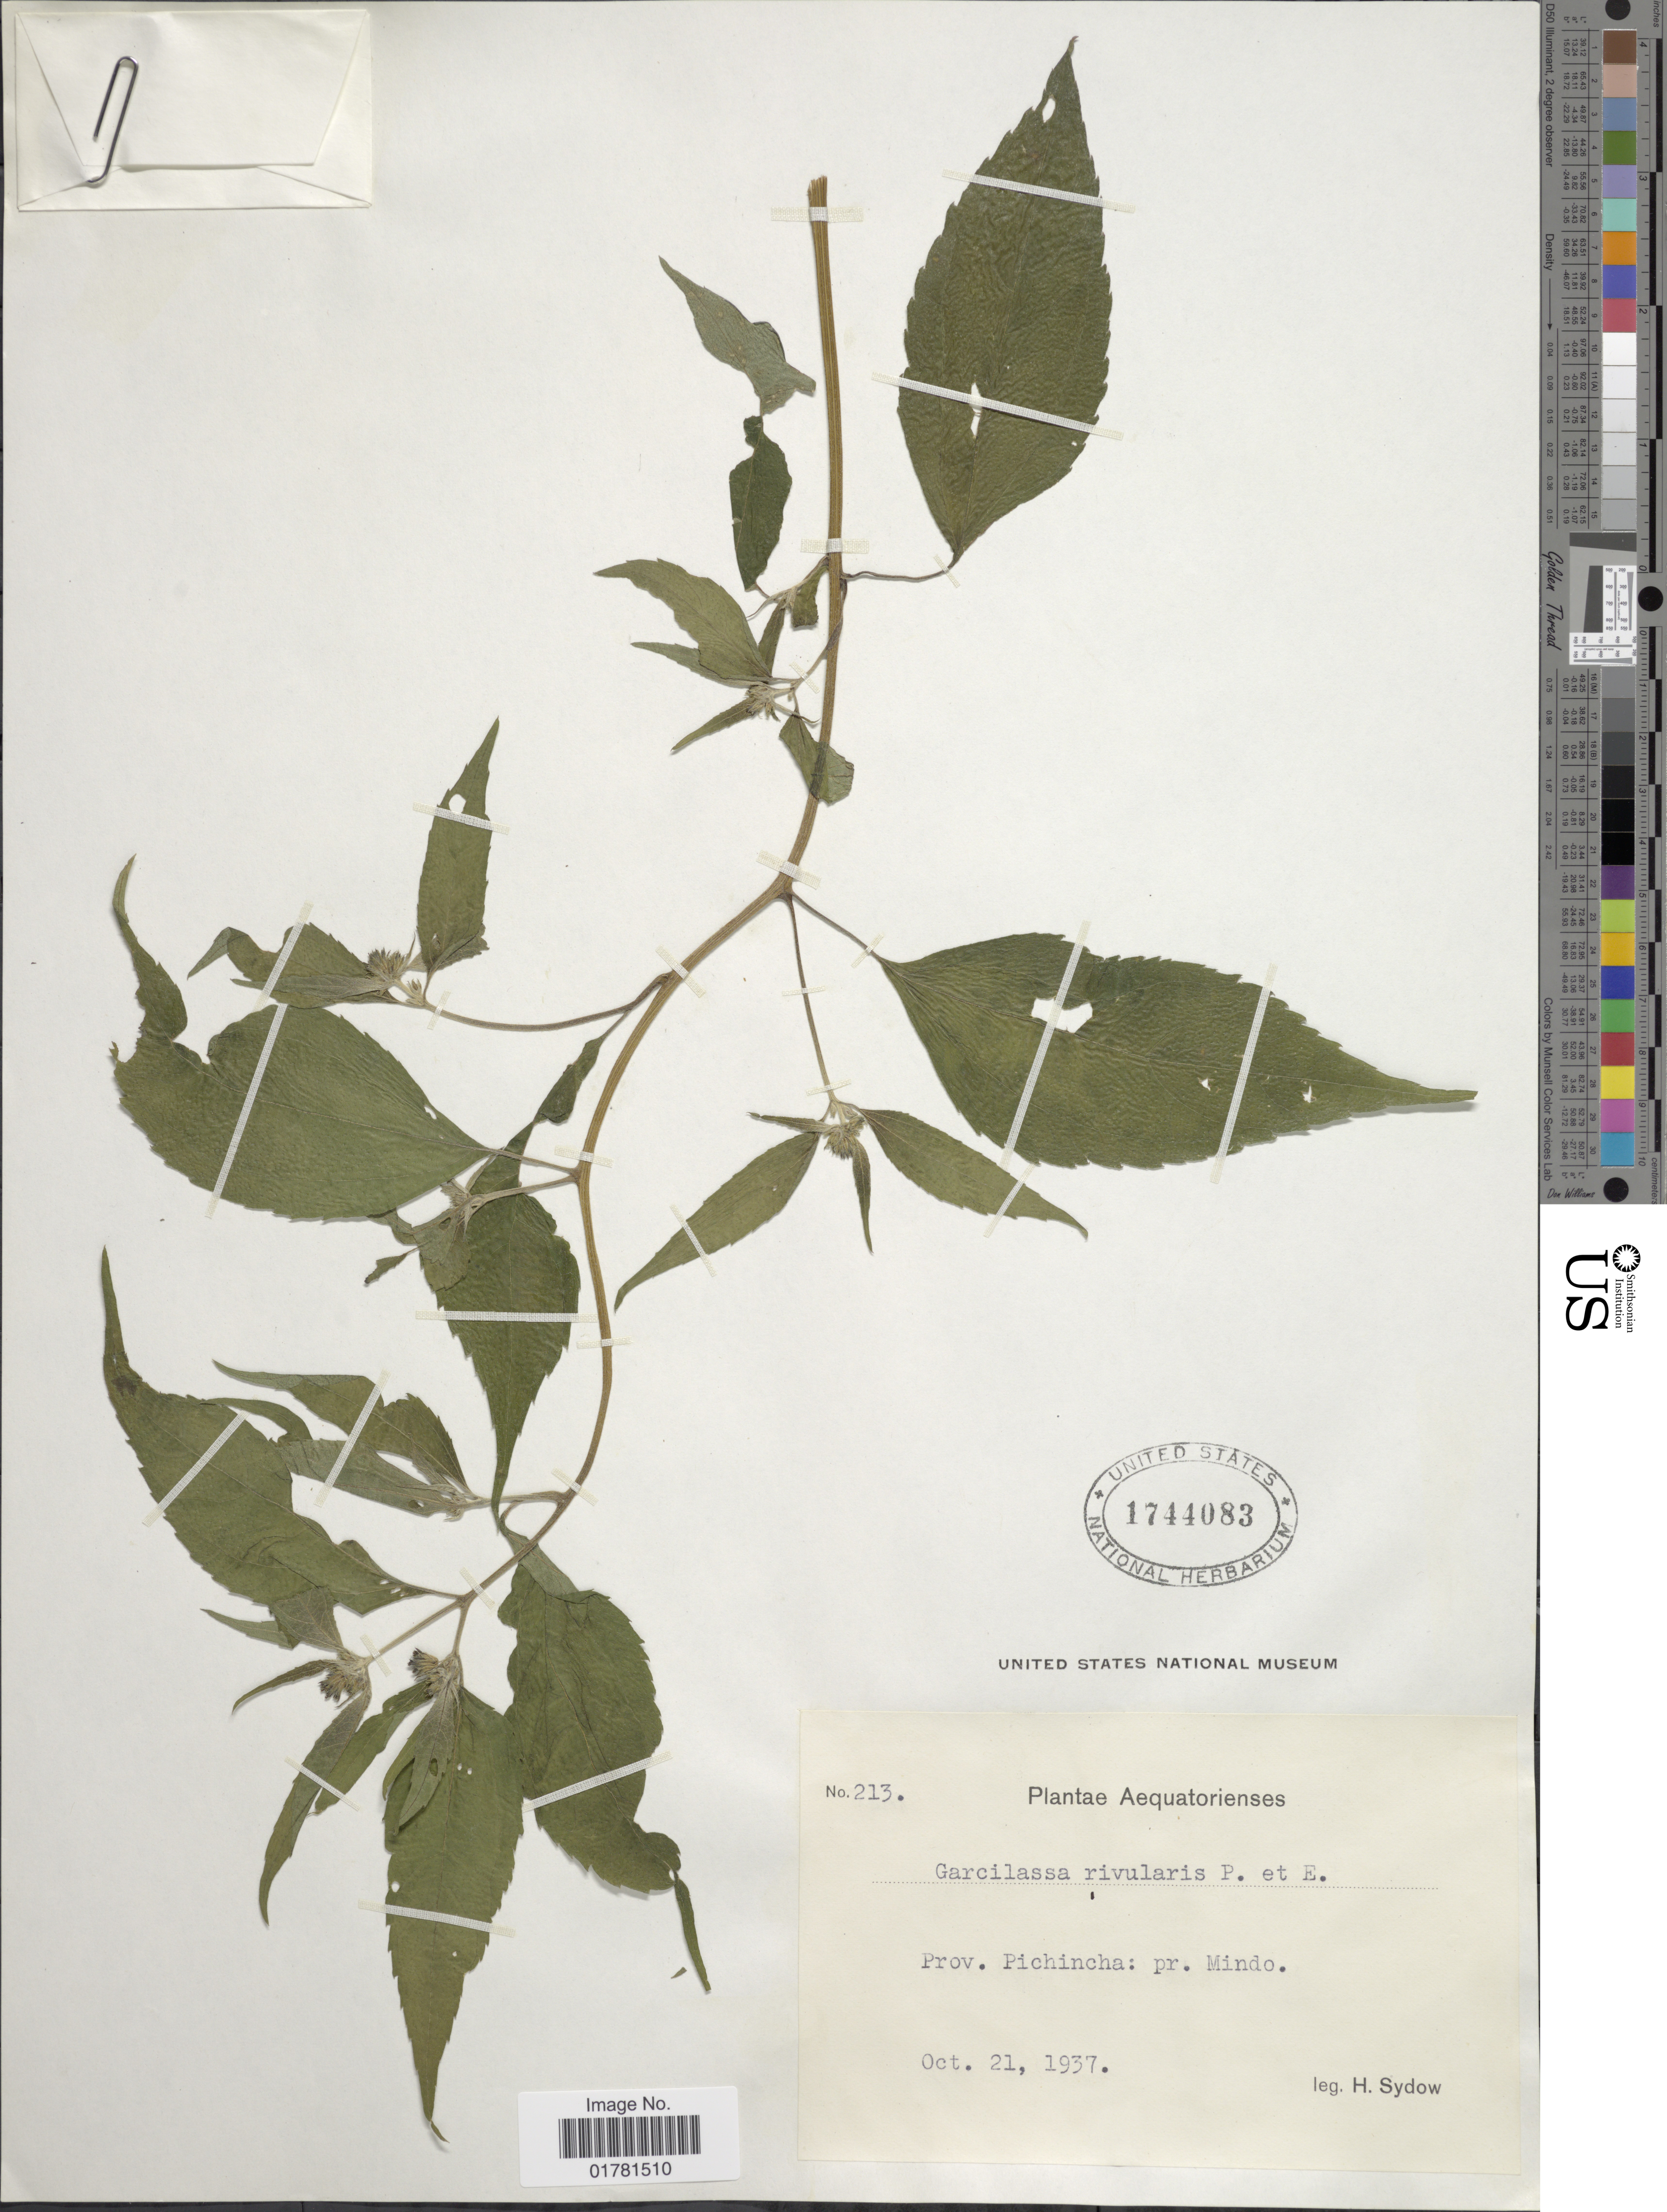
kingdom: Plantae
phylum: Tracheophyta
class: Magnoliopsida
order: Asterales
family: Asteraceae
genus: Garcilassa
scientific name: Garcilassa rivularis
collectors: H. Sydow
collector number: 213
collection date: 1937-10-21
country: Ecuador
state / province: Pichincha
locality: Pr. Mindo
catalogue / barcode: US 1744083